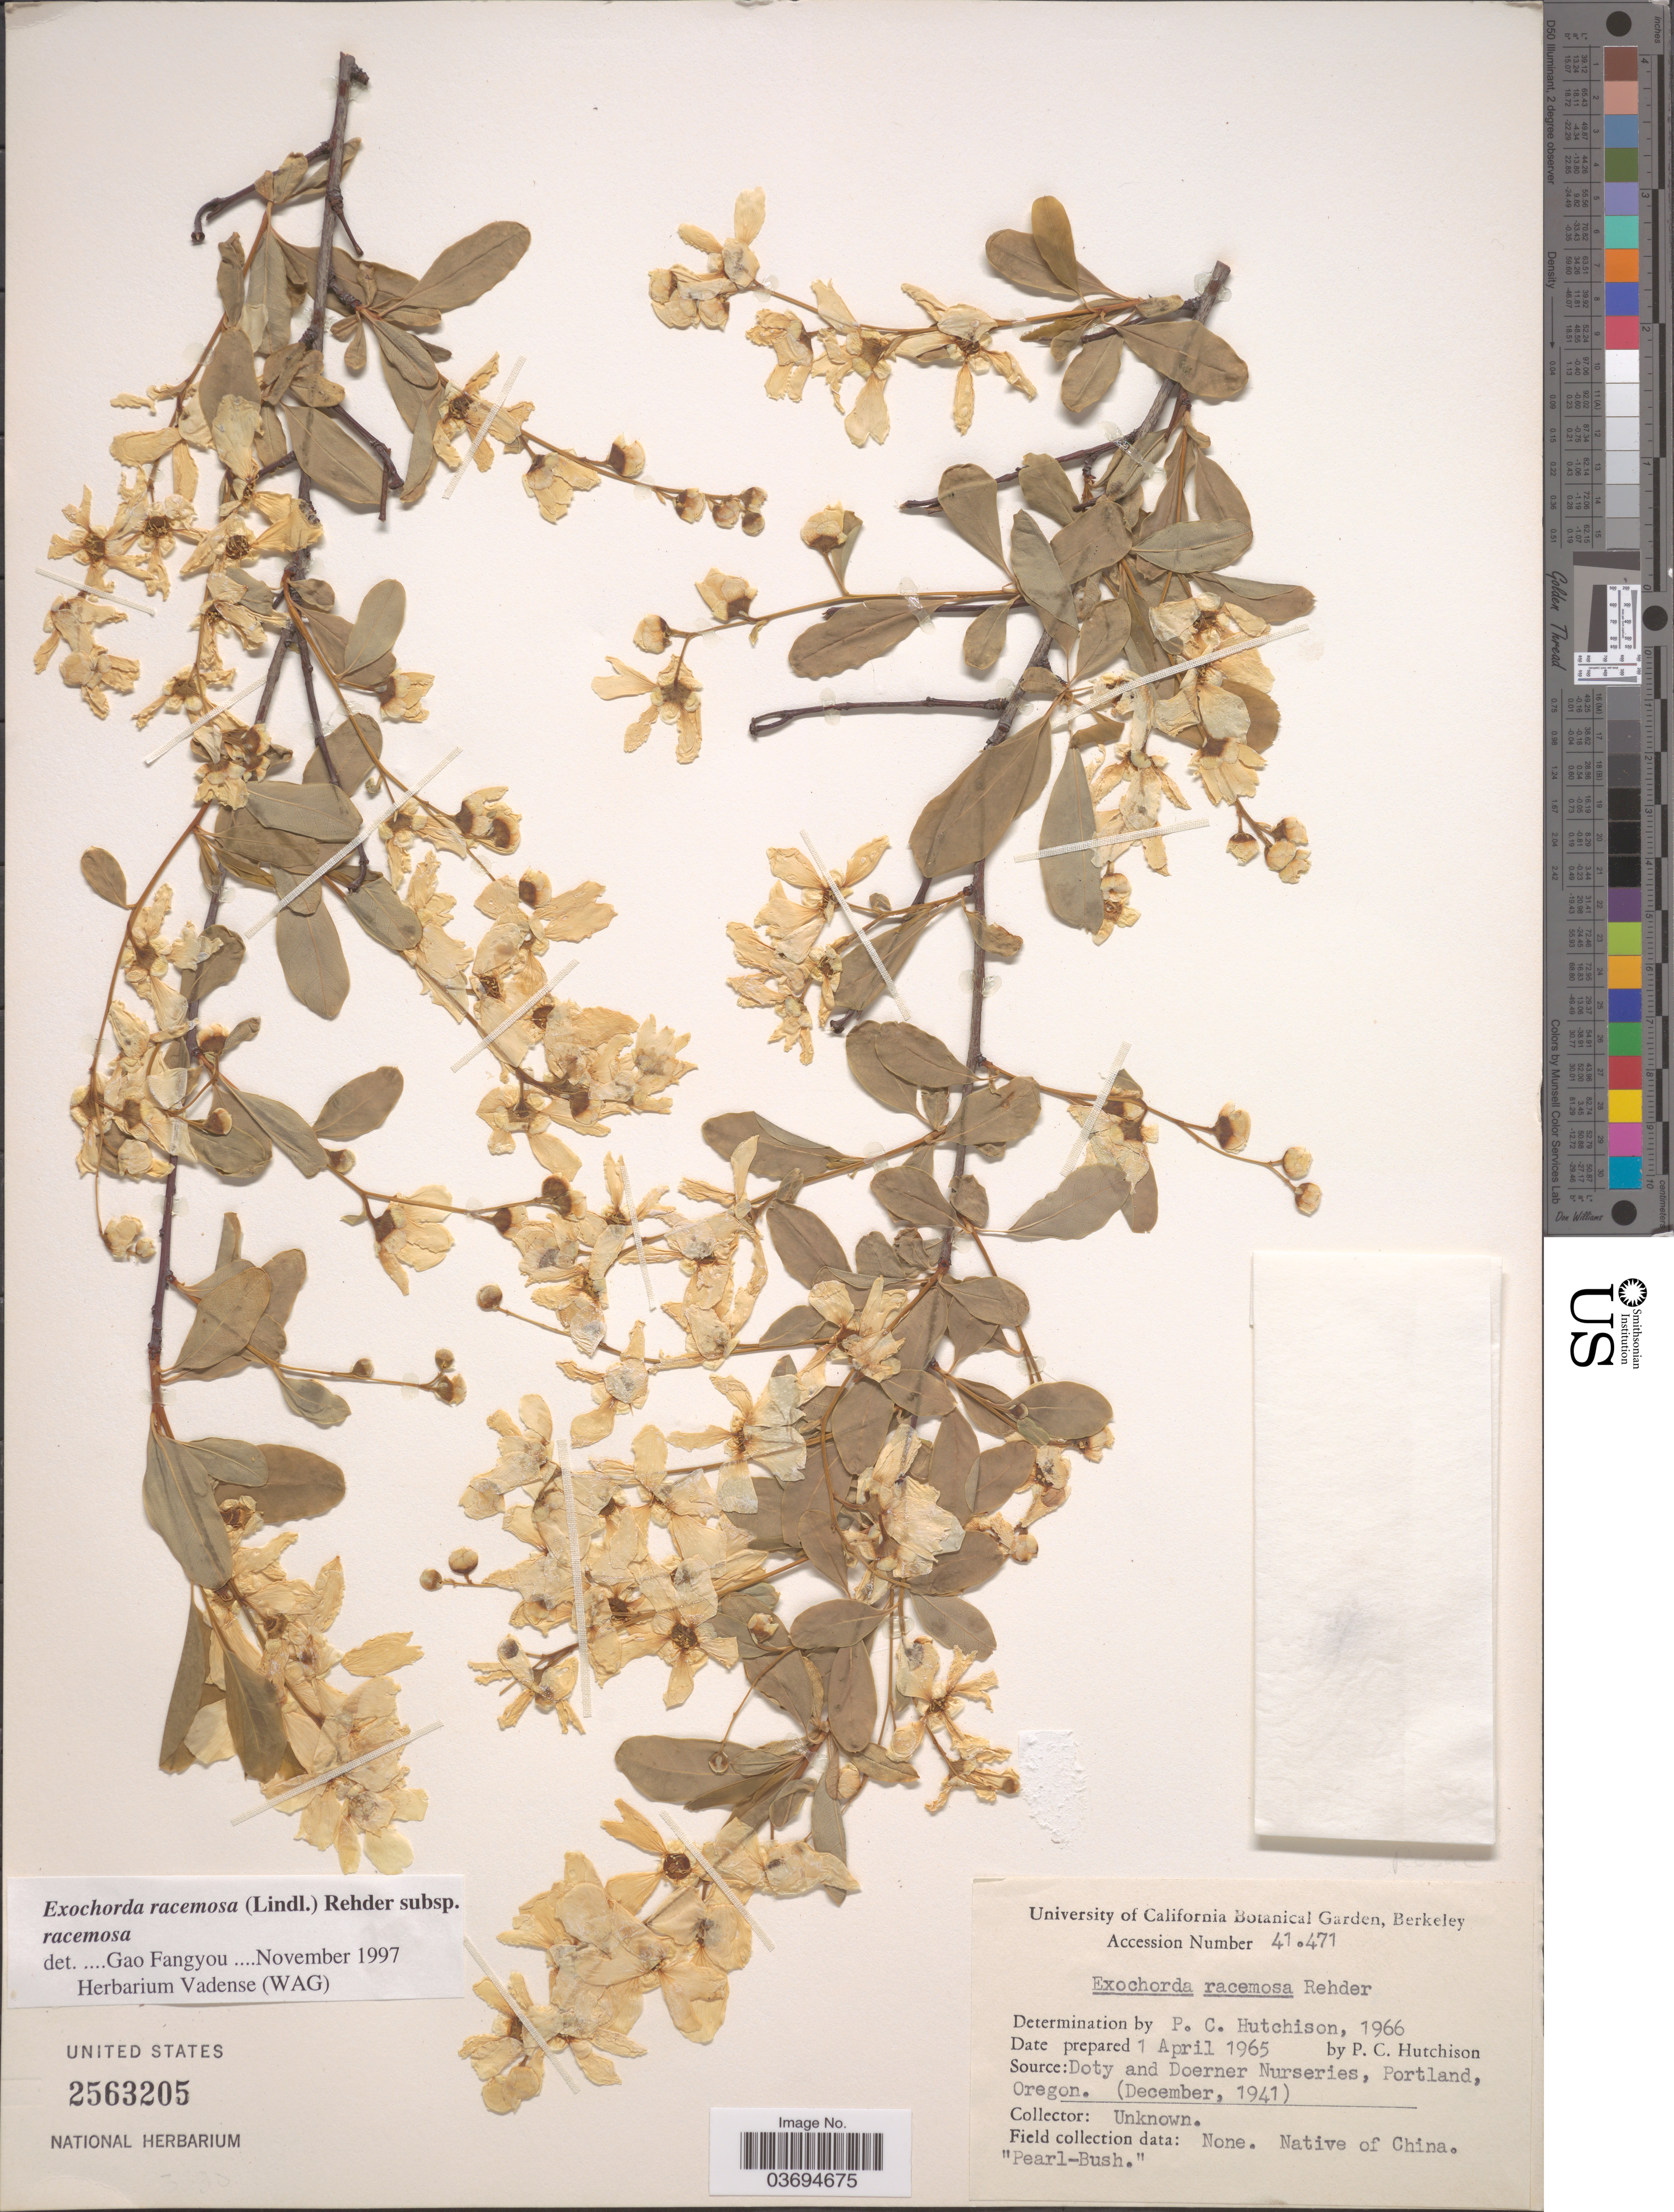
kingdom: Plantae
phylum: Tracheophyta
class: Magnoliopsida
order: Rosales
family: Rosaceae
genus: Exochorda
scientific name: Exochorda racemosa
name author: (Fortune ex Lindl.) Rehder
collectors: P. C. Hutchison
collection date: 1965-04-01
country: United States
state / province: California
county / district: Alameda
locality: University of California Botanical Garden, Berkeley.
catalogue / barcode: US 2563205